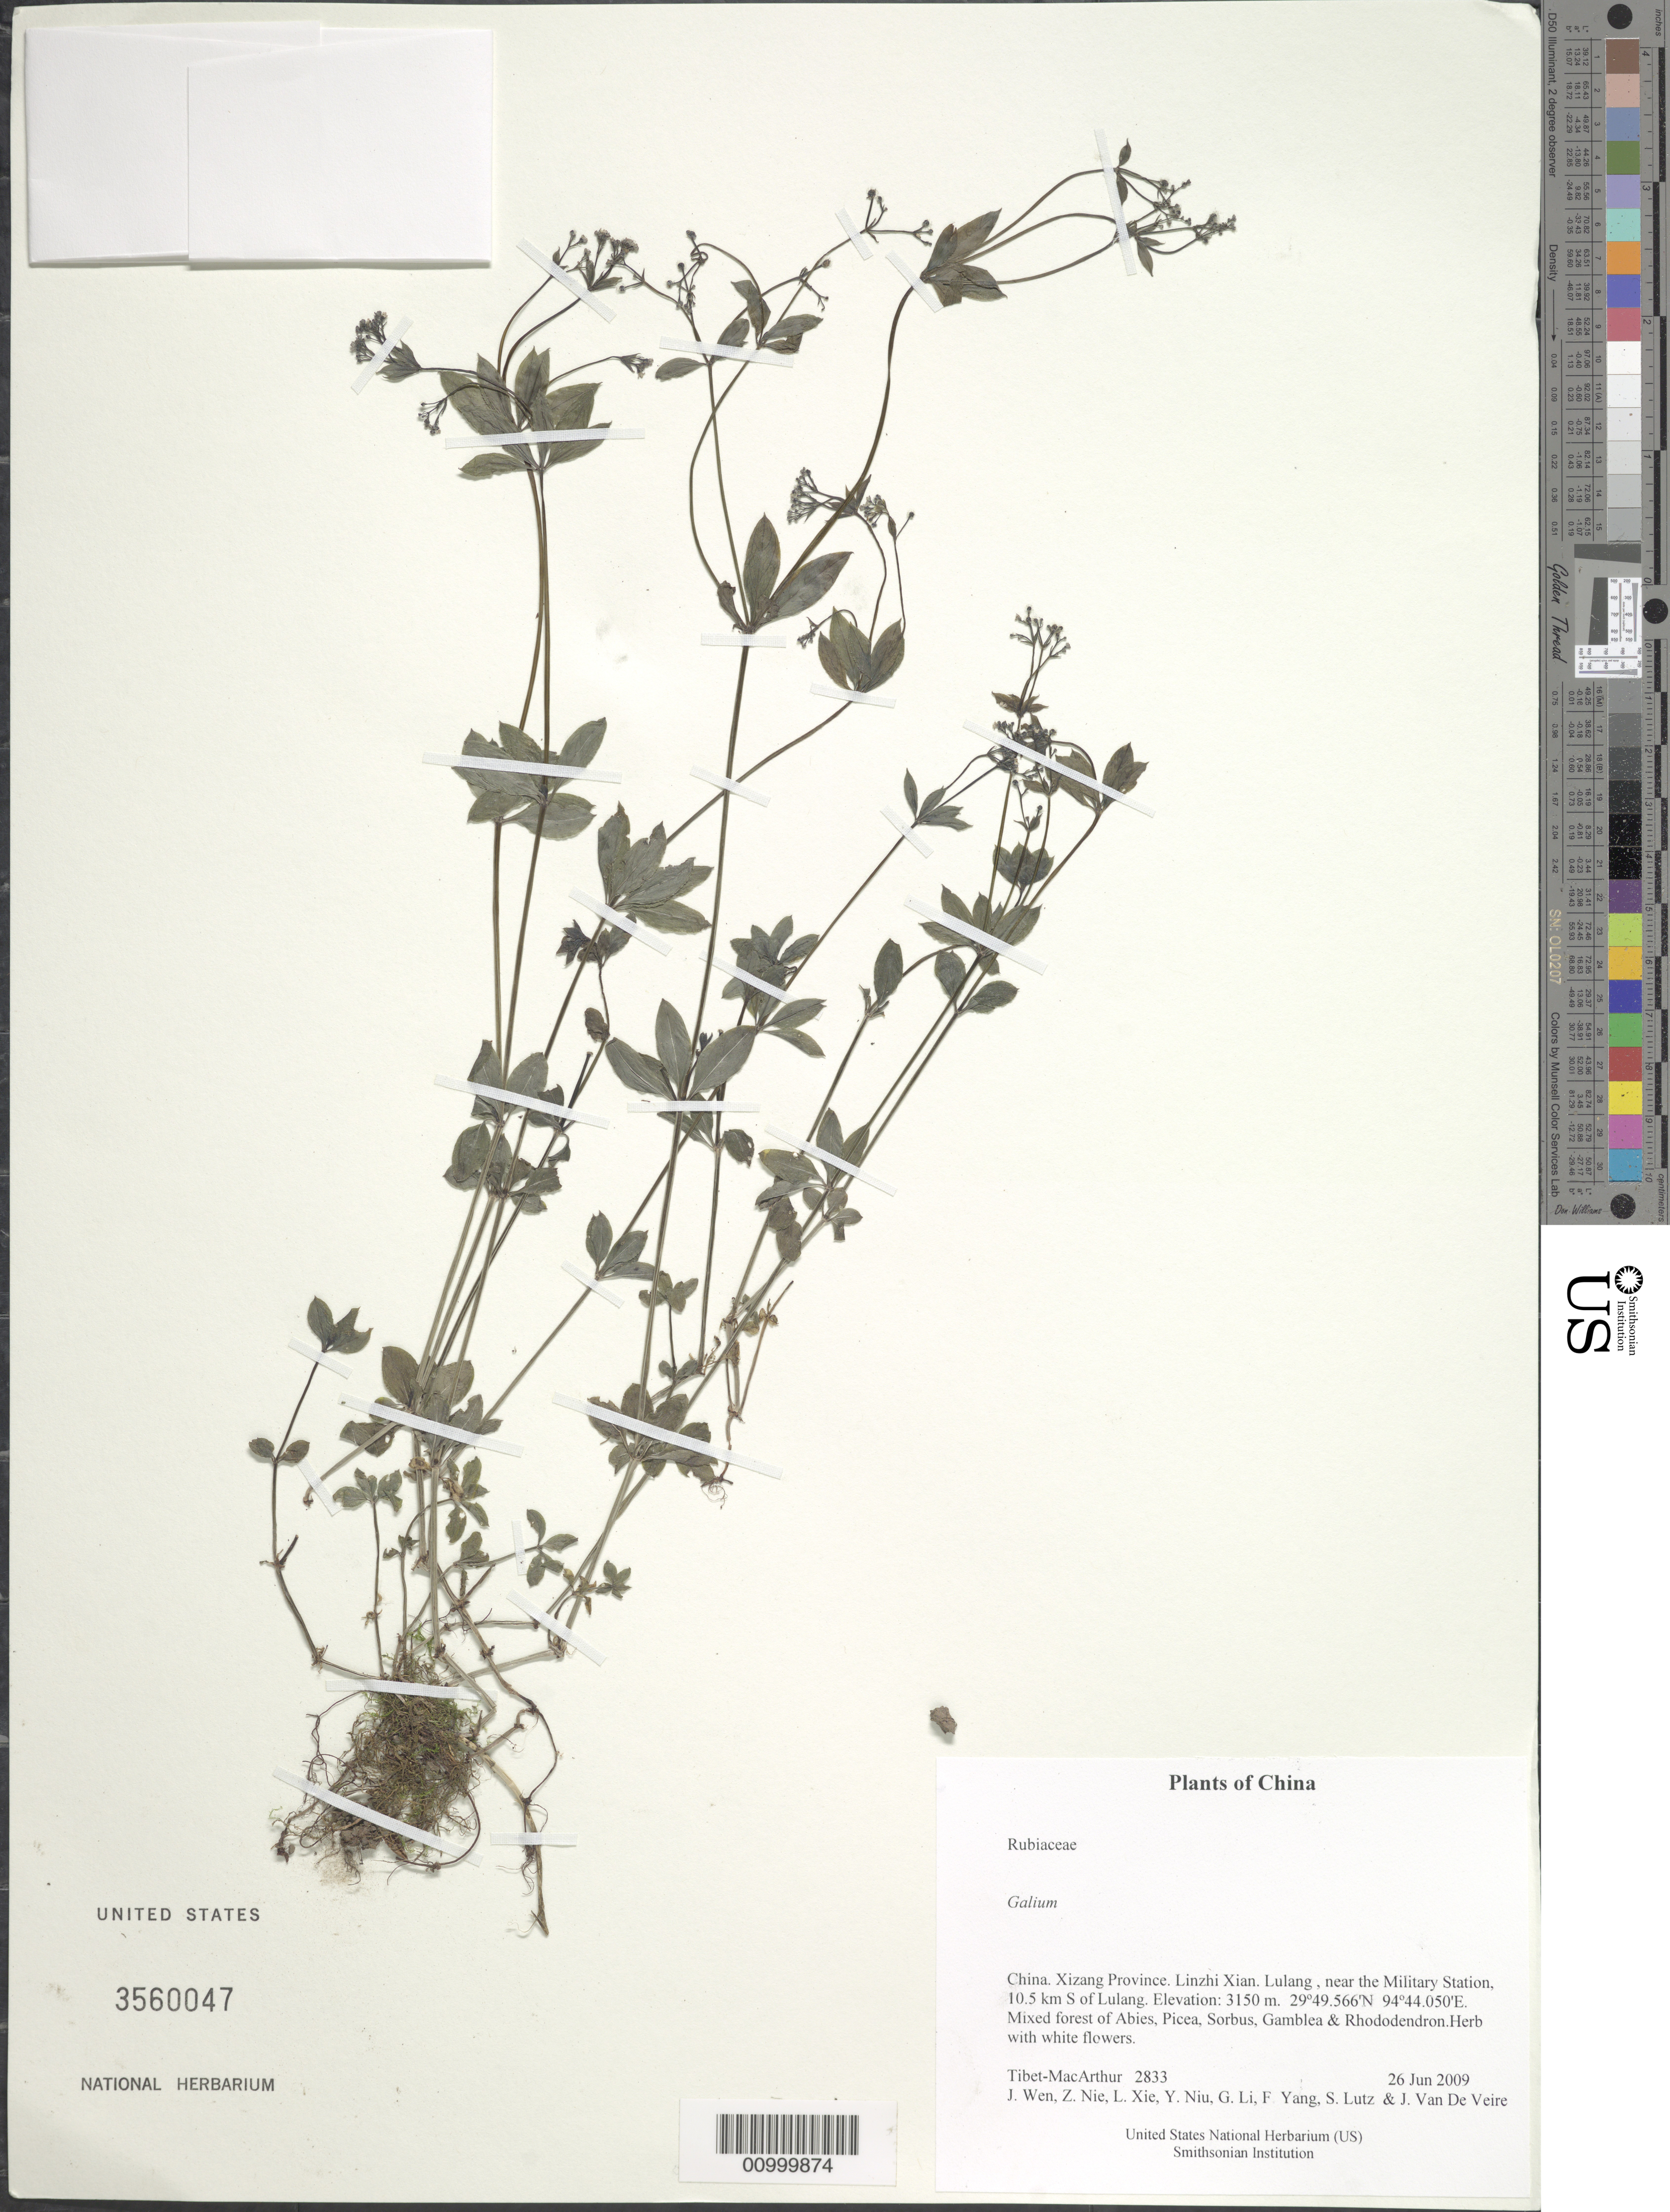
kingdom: Plantae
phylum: Tracheophyta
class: Magnoliopsida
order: Gentianales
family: Rubiaceae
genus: Galium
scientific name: Galium sp.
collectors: Tibet-MacArthur, J. Wen, Z. Nie, L. Xie, Y. Niu, G. Li, F. Yang, S. Lutz & J. Van De Veire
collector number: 2833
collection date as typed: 26 Jun 2009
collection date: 2009-06-26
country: China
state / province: Xizang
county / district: Linzhi Xian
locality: Lulang , near the Military Station, 10.5 km S of Lulang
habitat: Mixed forest of Abies, Picea, Sorbus, Gamblea & Rhododendron.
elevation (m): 3150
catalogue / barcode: US 3560047